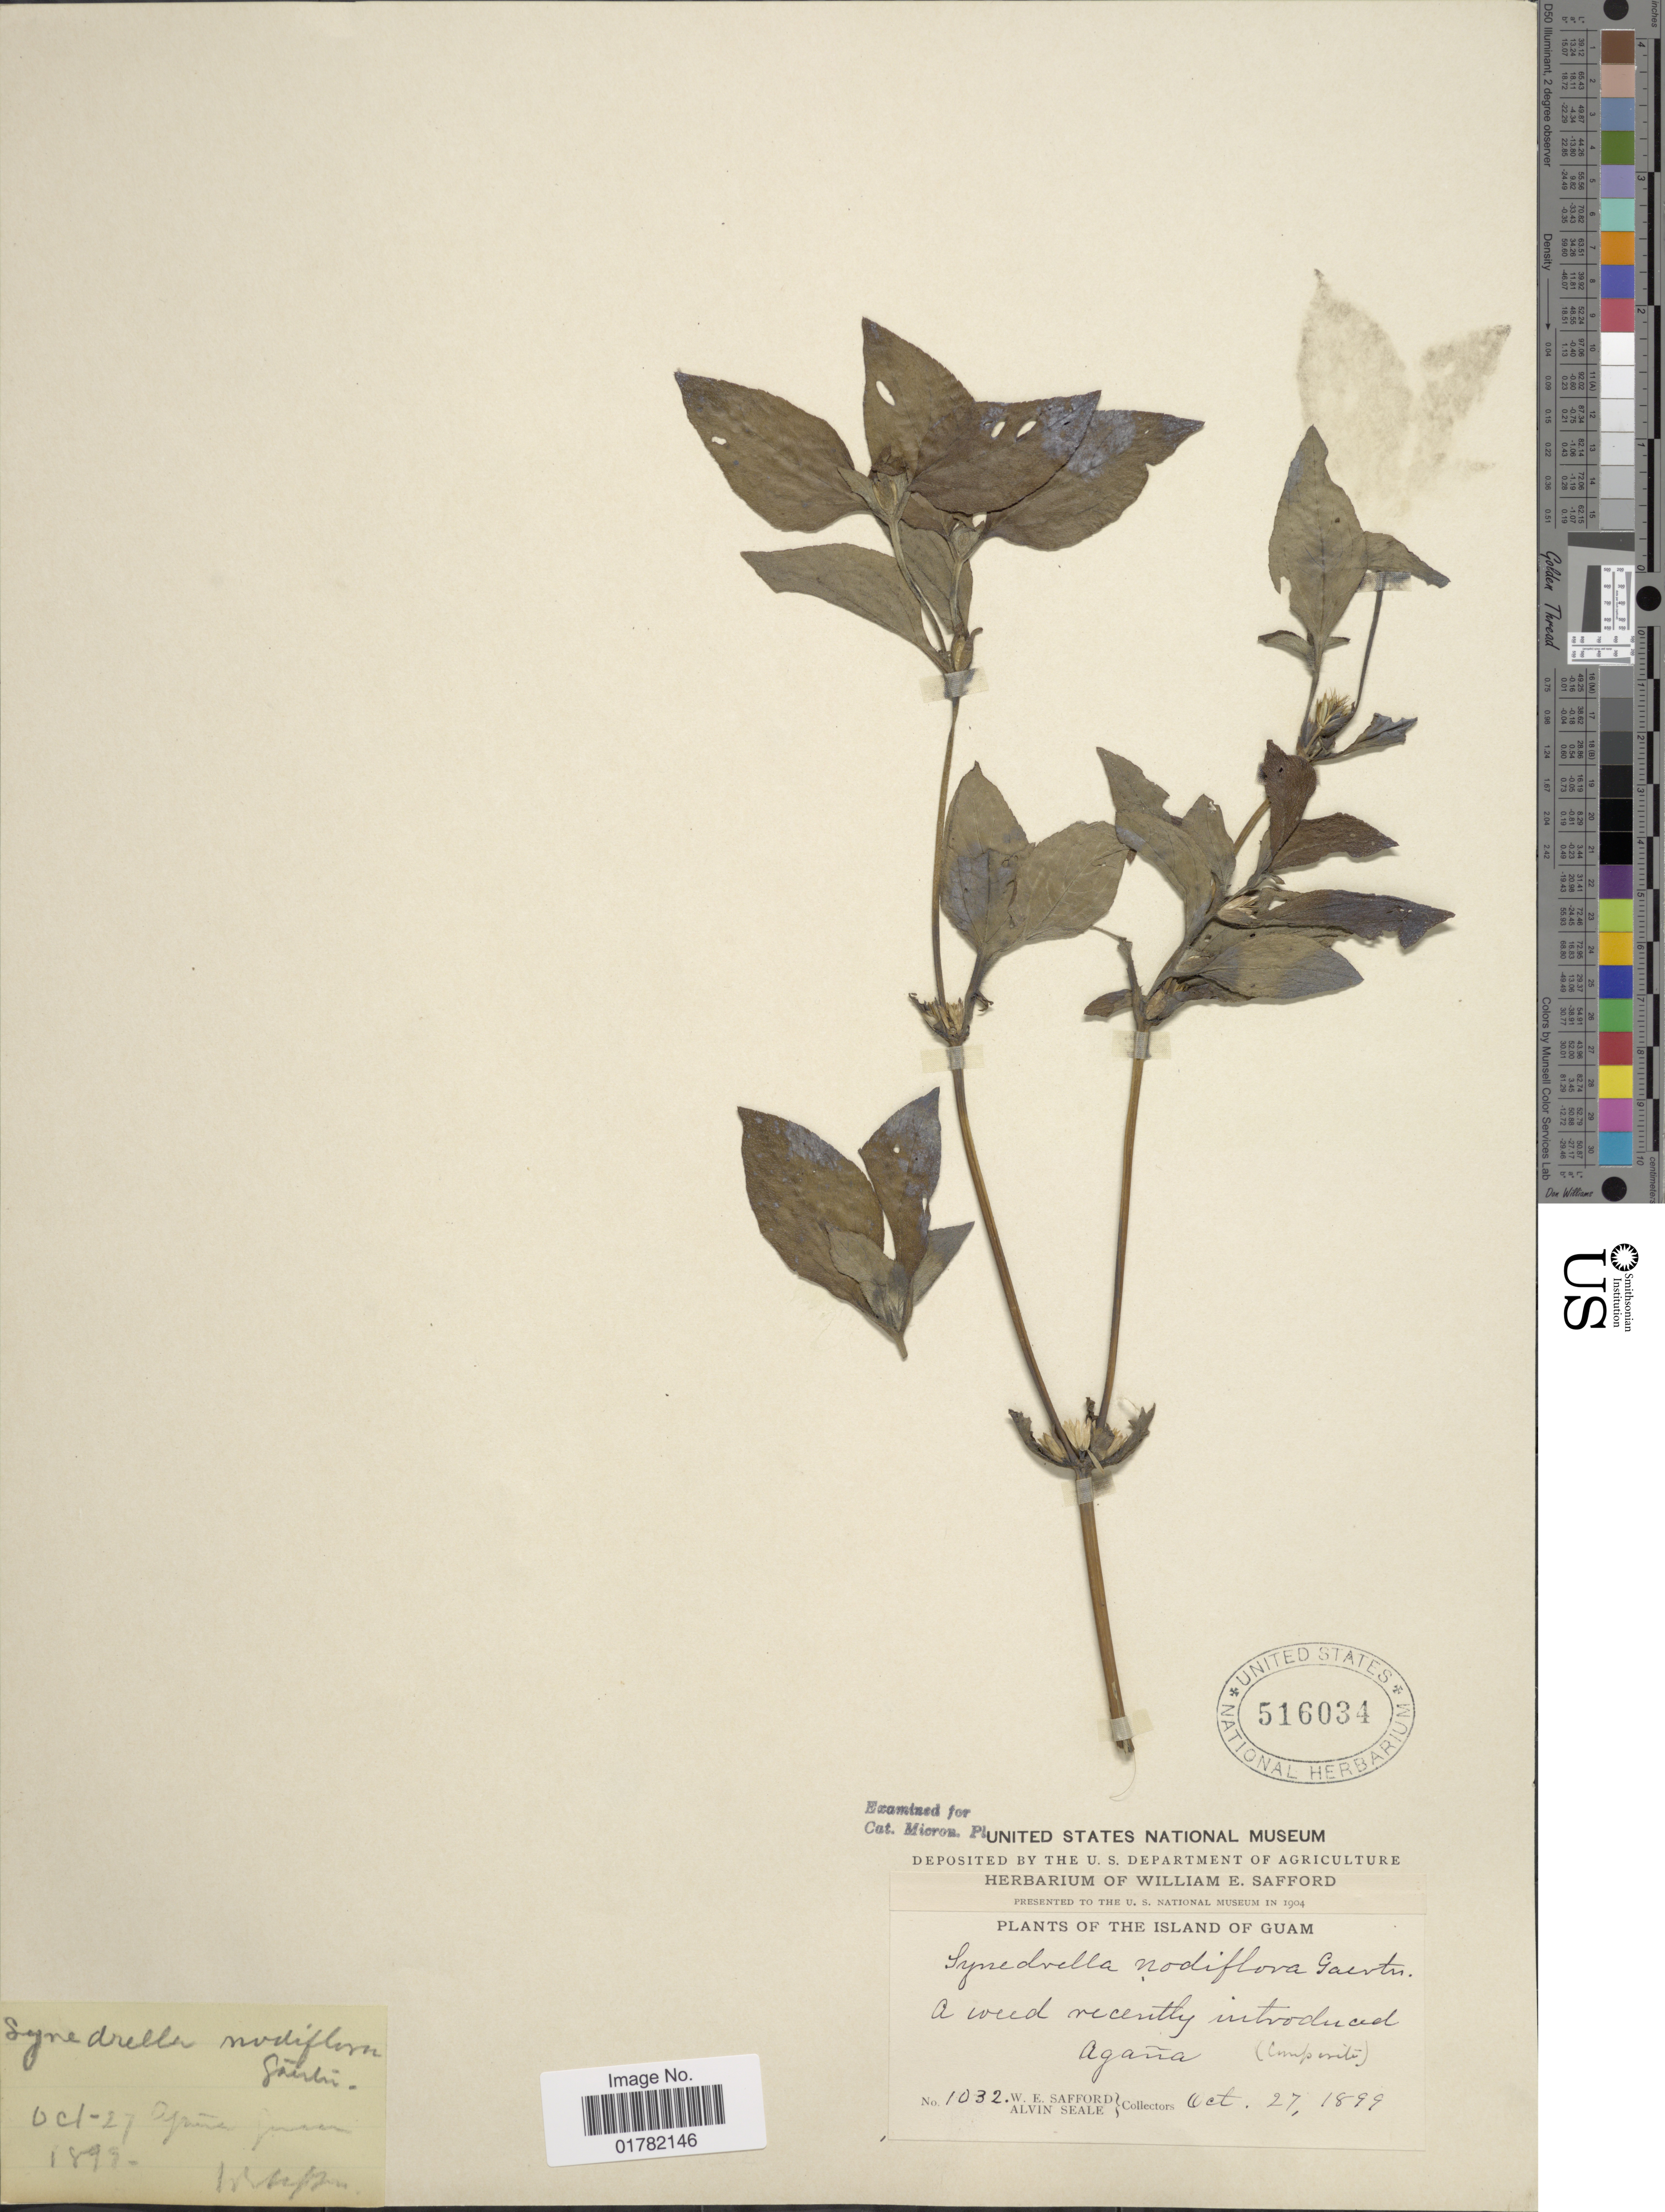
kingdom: Plantae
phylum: Tracheophyta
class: Magnoliopsida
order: Asterales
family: Asteraceae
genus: Synedrella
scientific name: Synedrella nodiflora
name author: (L.) Gaertn.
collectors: W. E. Safford & A. Seale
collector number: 1032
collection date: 1899-10-27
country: Guam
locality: The Island of Guam, A weed recently introduced Agaña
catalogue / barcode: US 516034